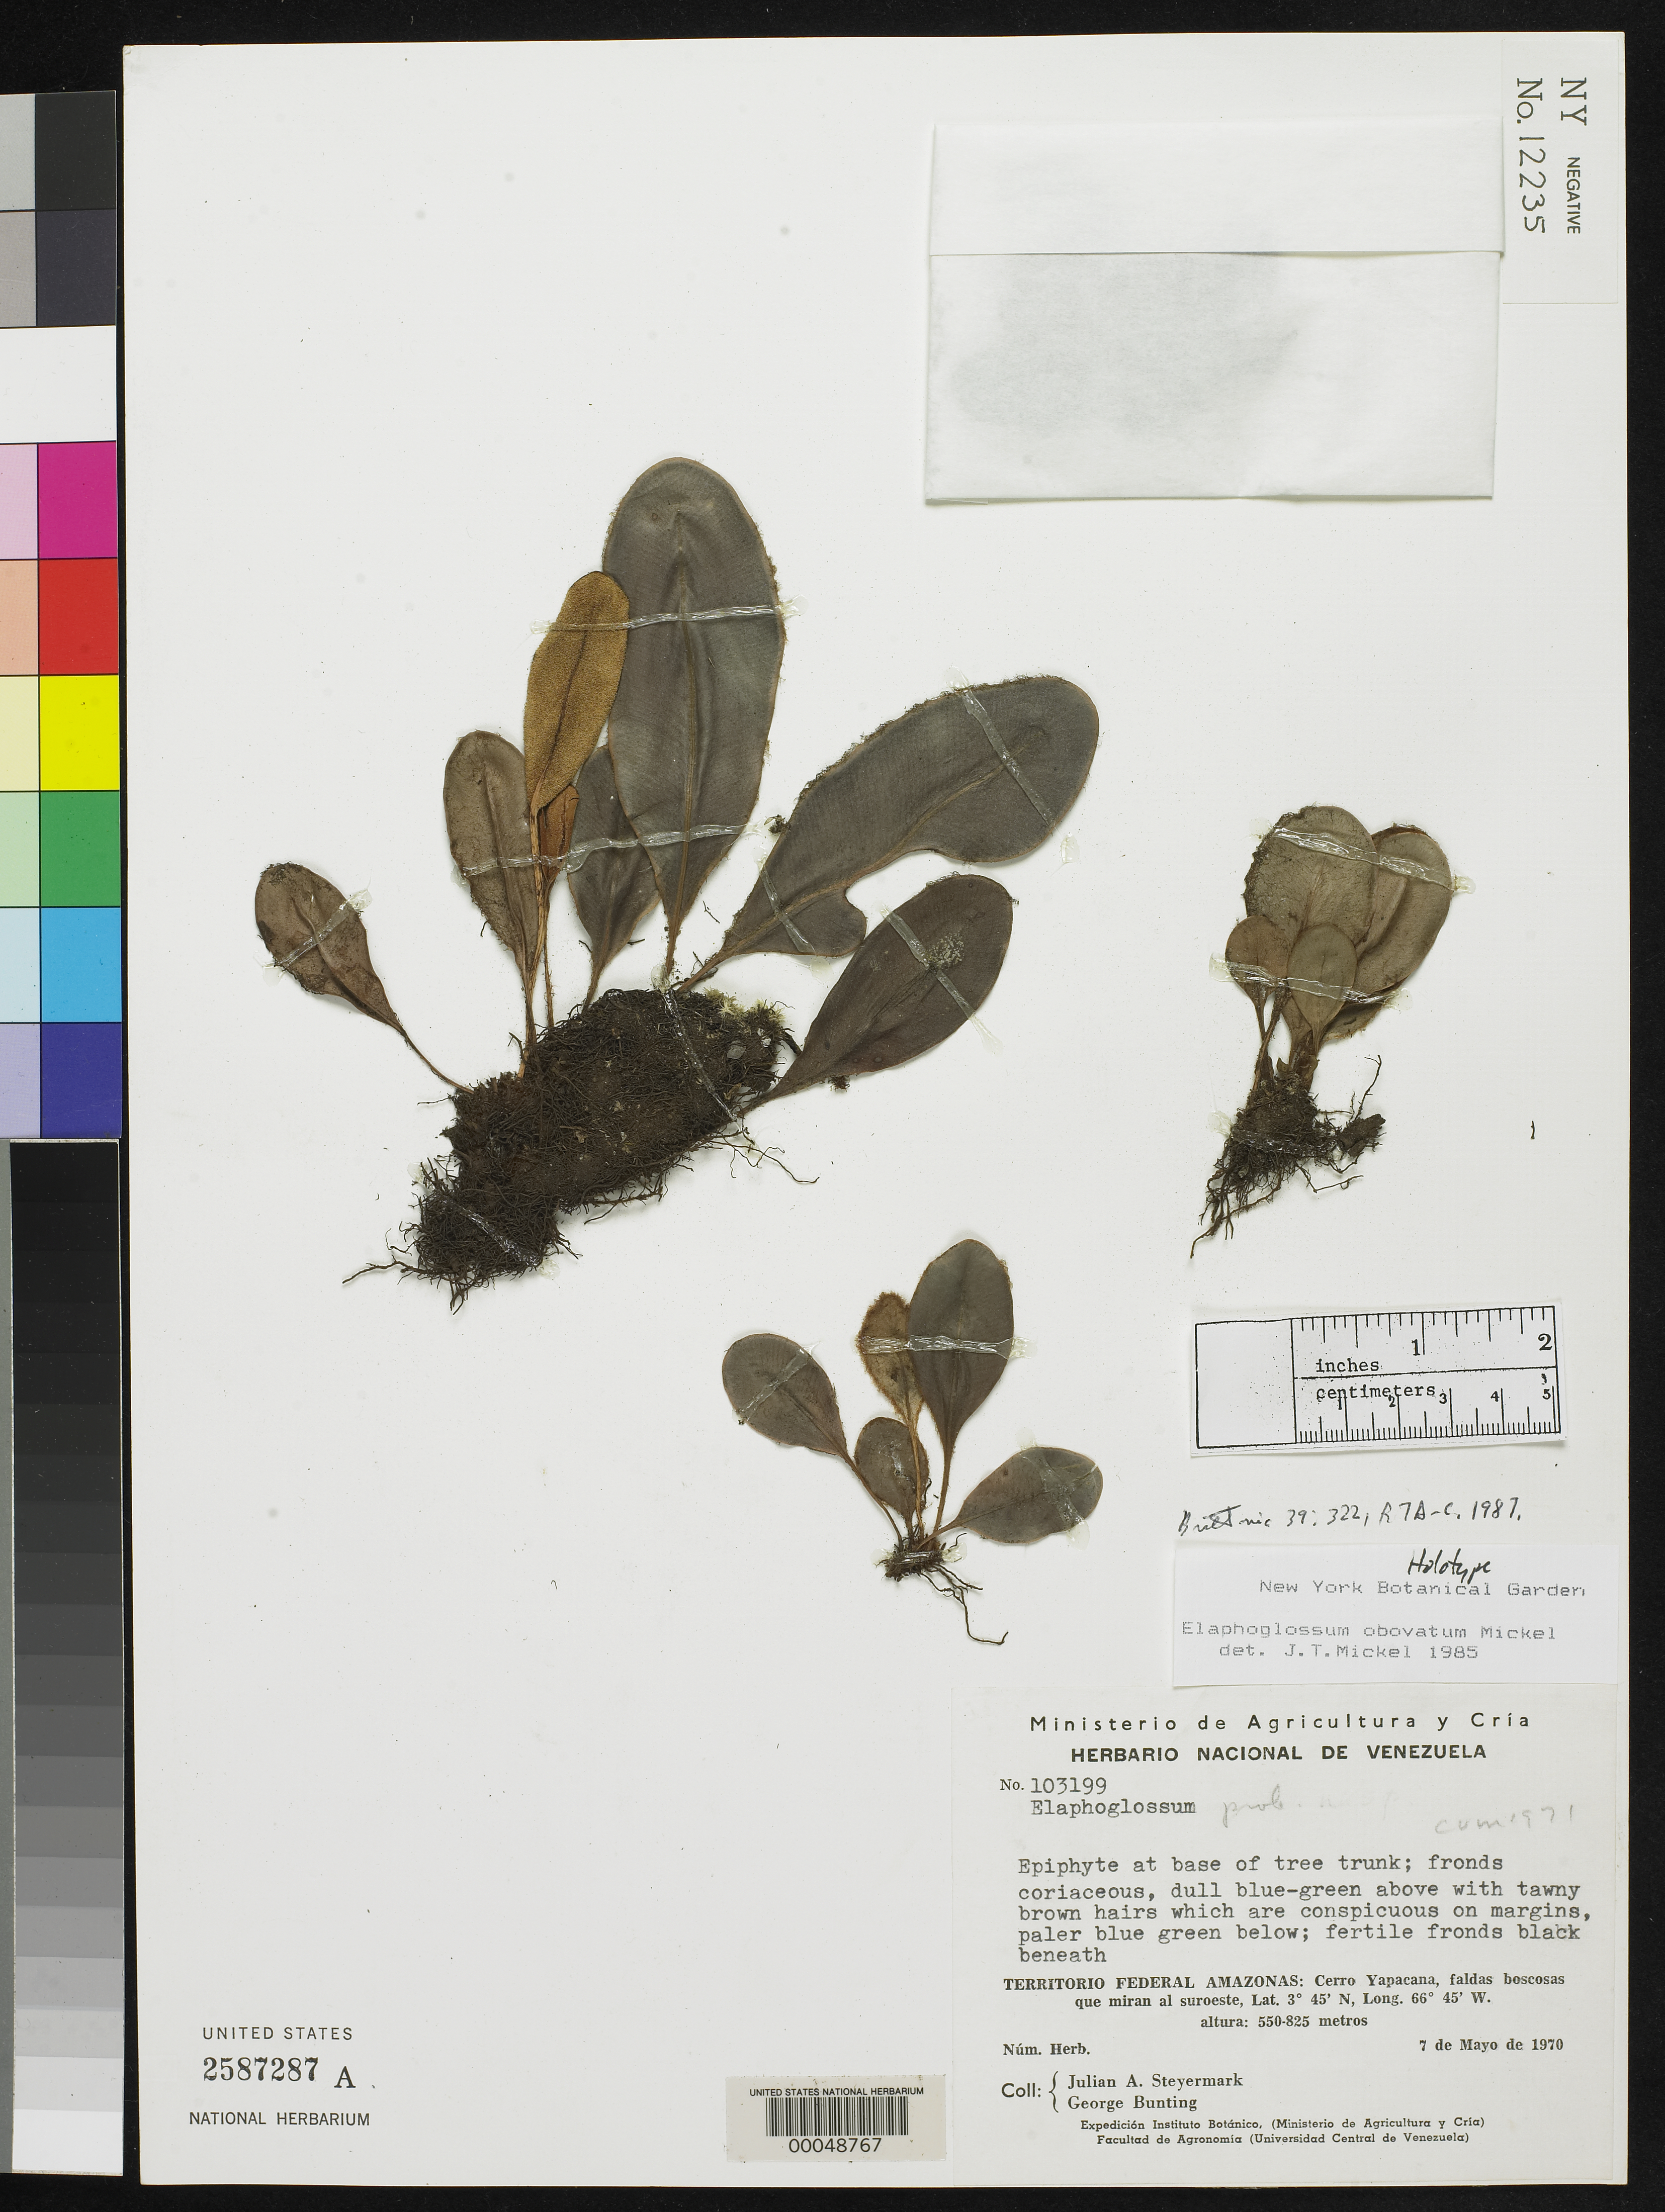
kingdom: Plantae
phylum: Tracheophyta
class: Polypodiopsida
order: Polypodiales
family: Dryopteridaceae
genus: Elaphoglossum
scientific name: Elaphoglossum obovatum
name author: Mickel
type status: Holotype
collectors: J. Steyermark & G. S. Bunting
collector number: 103199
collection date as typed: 07 May 1970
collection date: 1970-05-07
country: Venezuela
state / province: Amazonas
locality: SW of Cerro Yapacana.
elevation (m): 550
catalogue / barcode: US 2587287